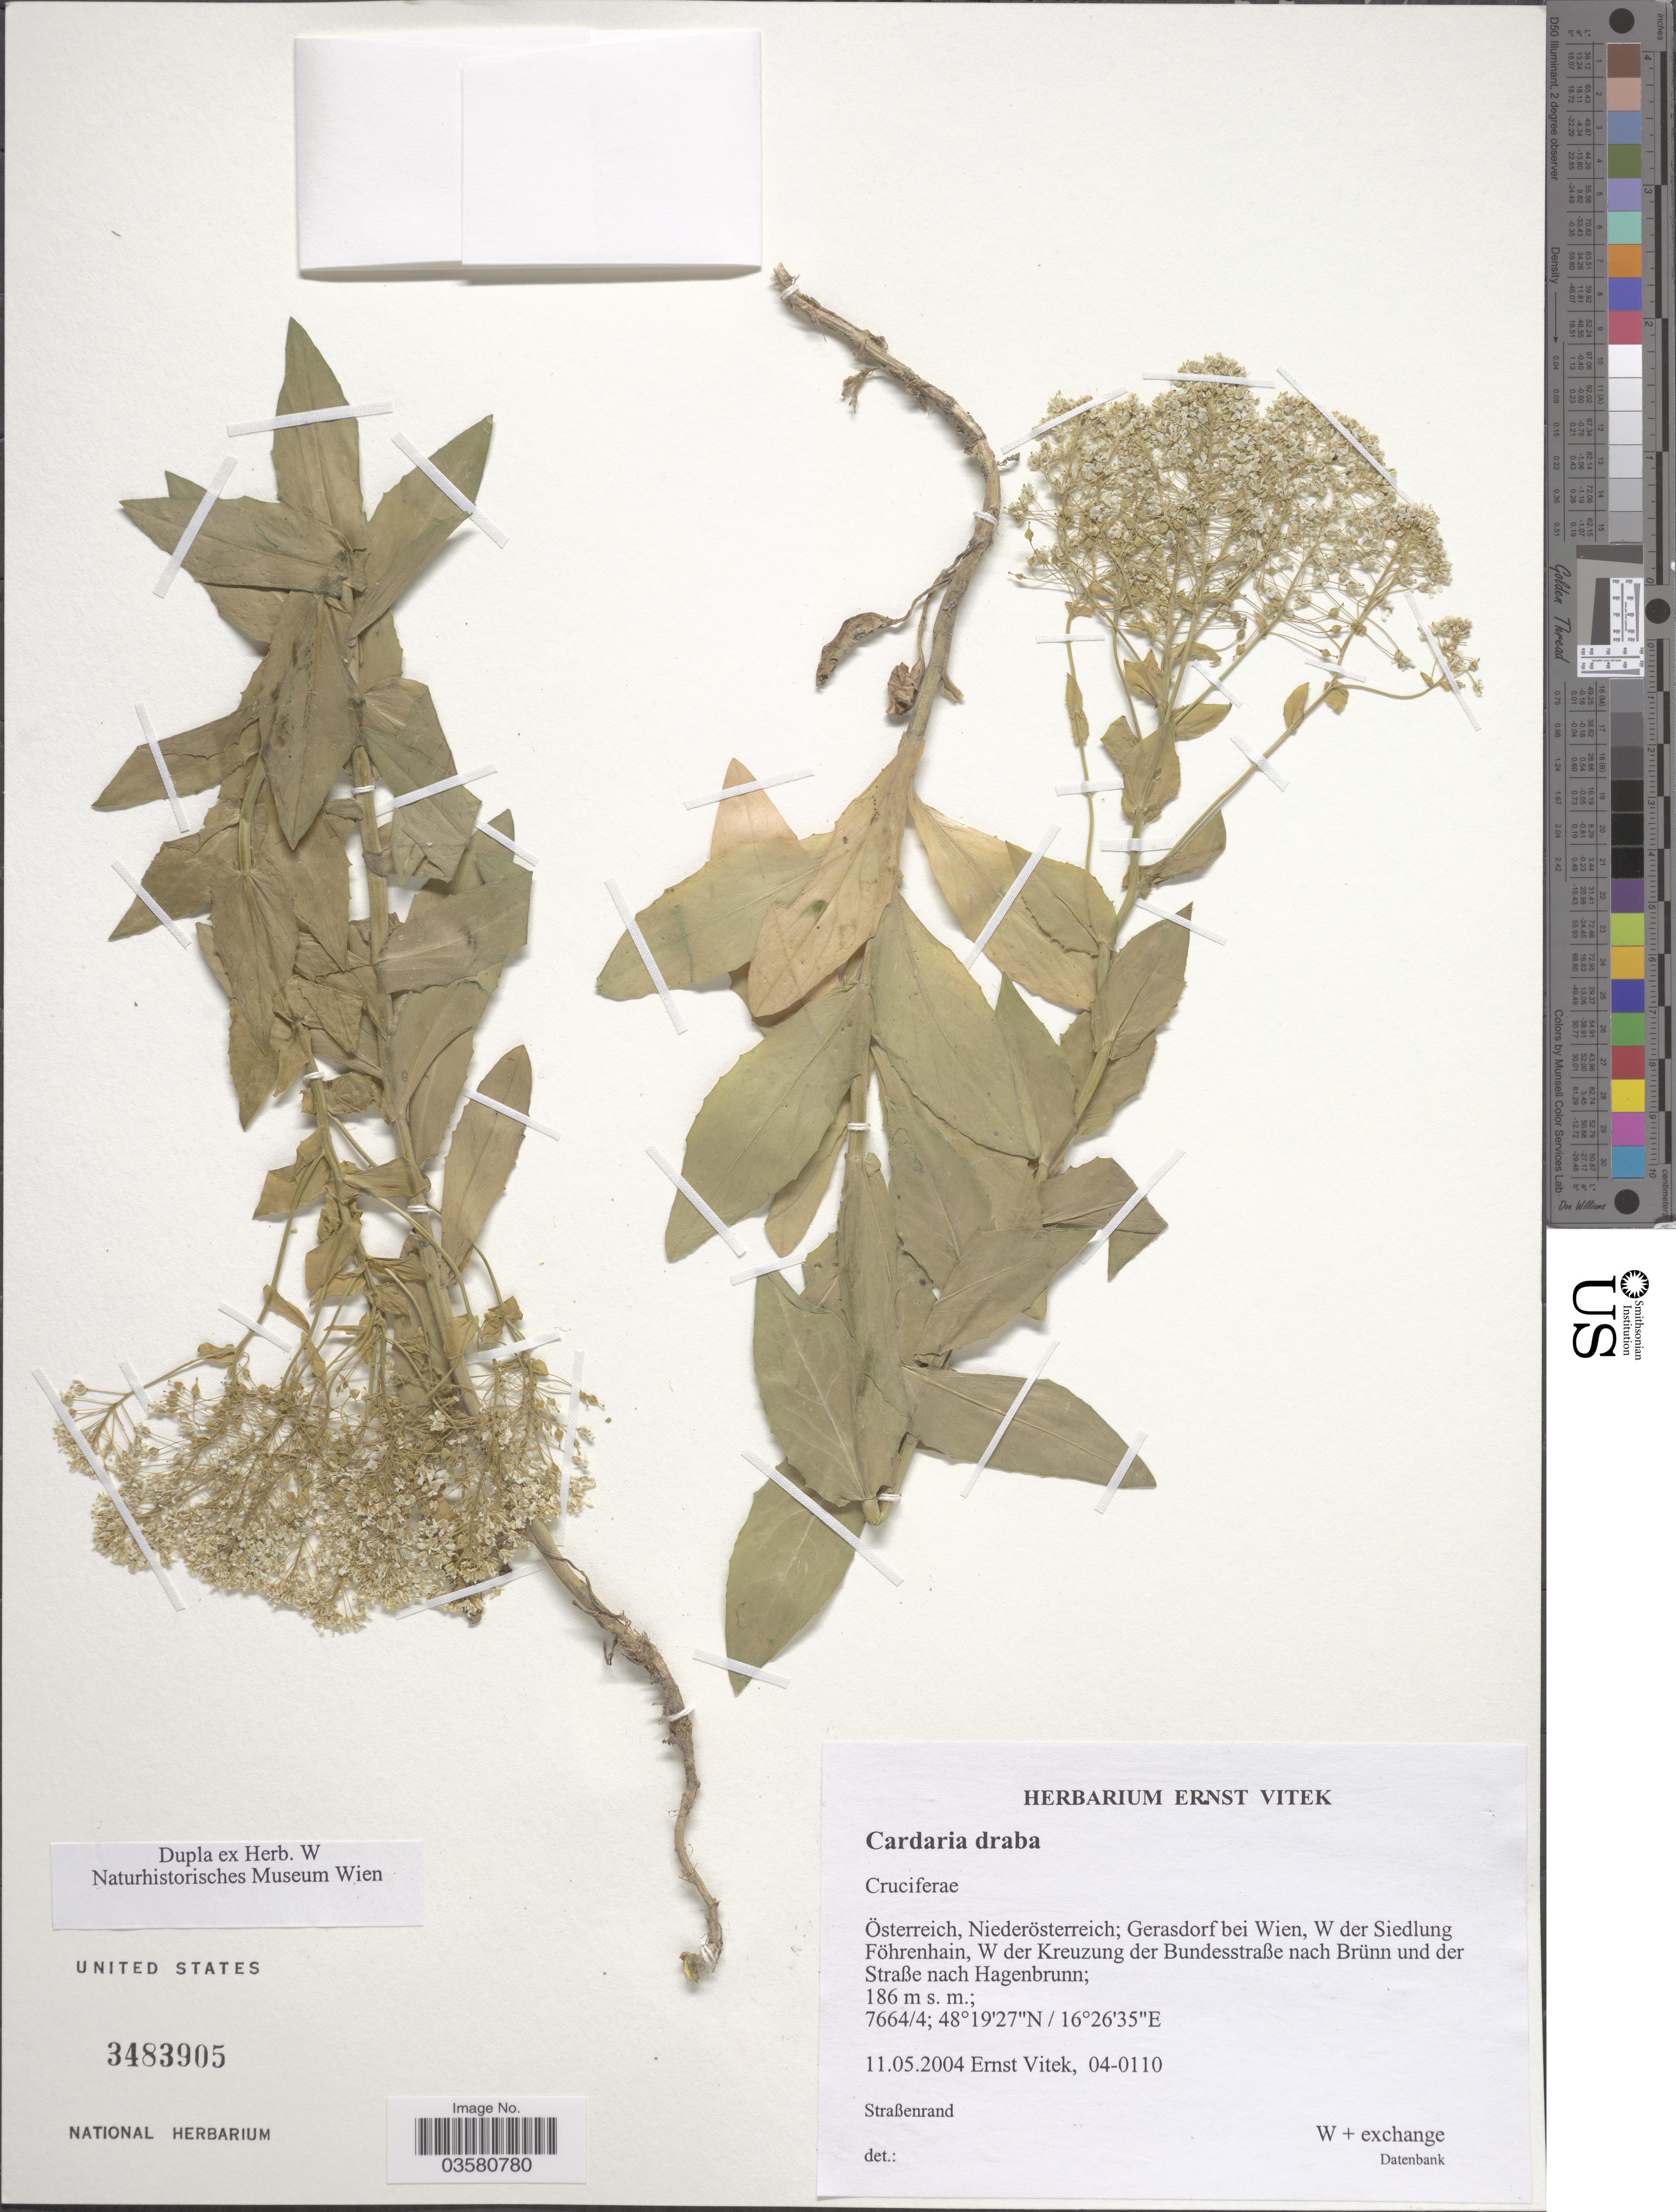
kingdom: Plantae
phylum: Tracheophyta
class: Magnoliopsida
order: Brassicales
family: Brassicaceae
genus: Lepidium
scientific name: Lepidium draba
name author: L.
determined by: Strong, M. T., (US), Smithsonian Institution - National Museum of Natural History (UNITED STATES)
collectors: E. Vitek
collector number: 04-0110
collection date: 2004-05-11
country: Austria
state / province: Niederosterreich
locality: Österreich. Gerasdorf bei Wien, W der Siedlung Föhrenhain, W der Kreuzung der Bundesstraße nach Brünn und der Straße nach Hagenbrunn.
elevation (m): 186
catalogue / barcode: US 3483905